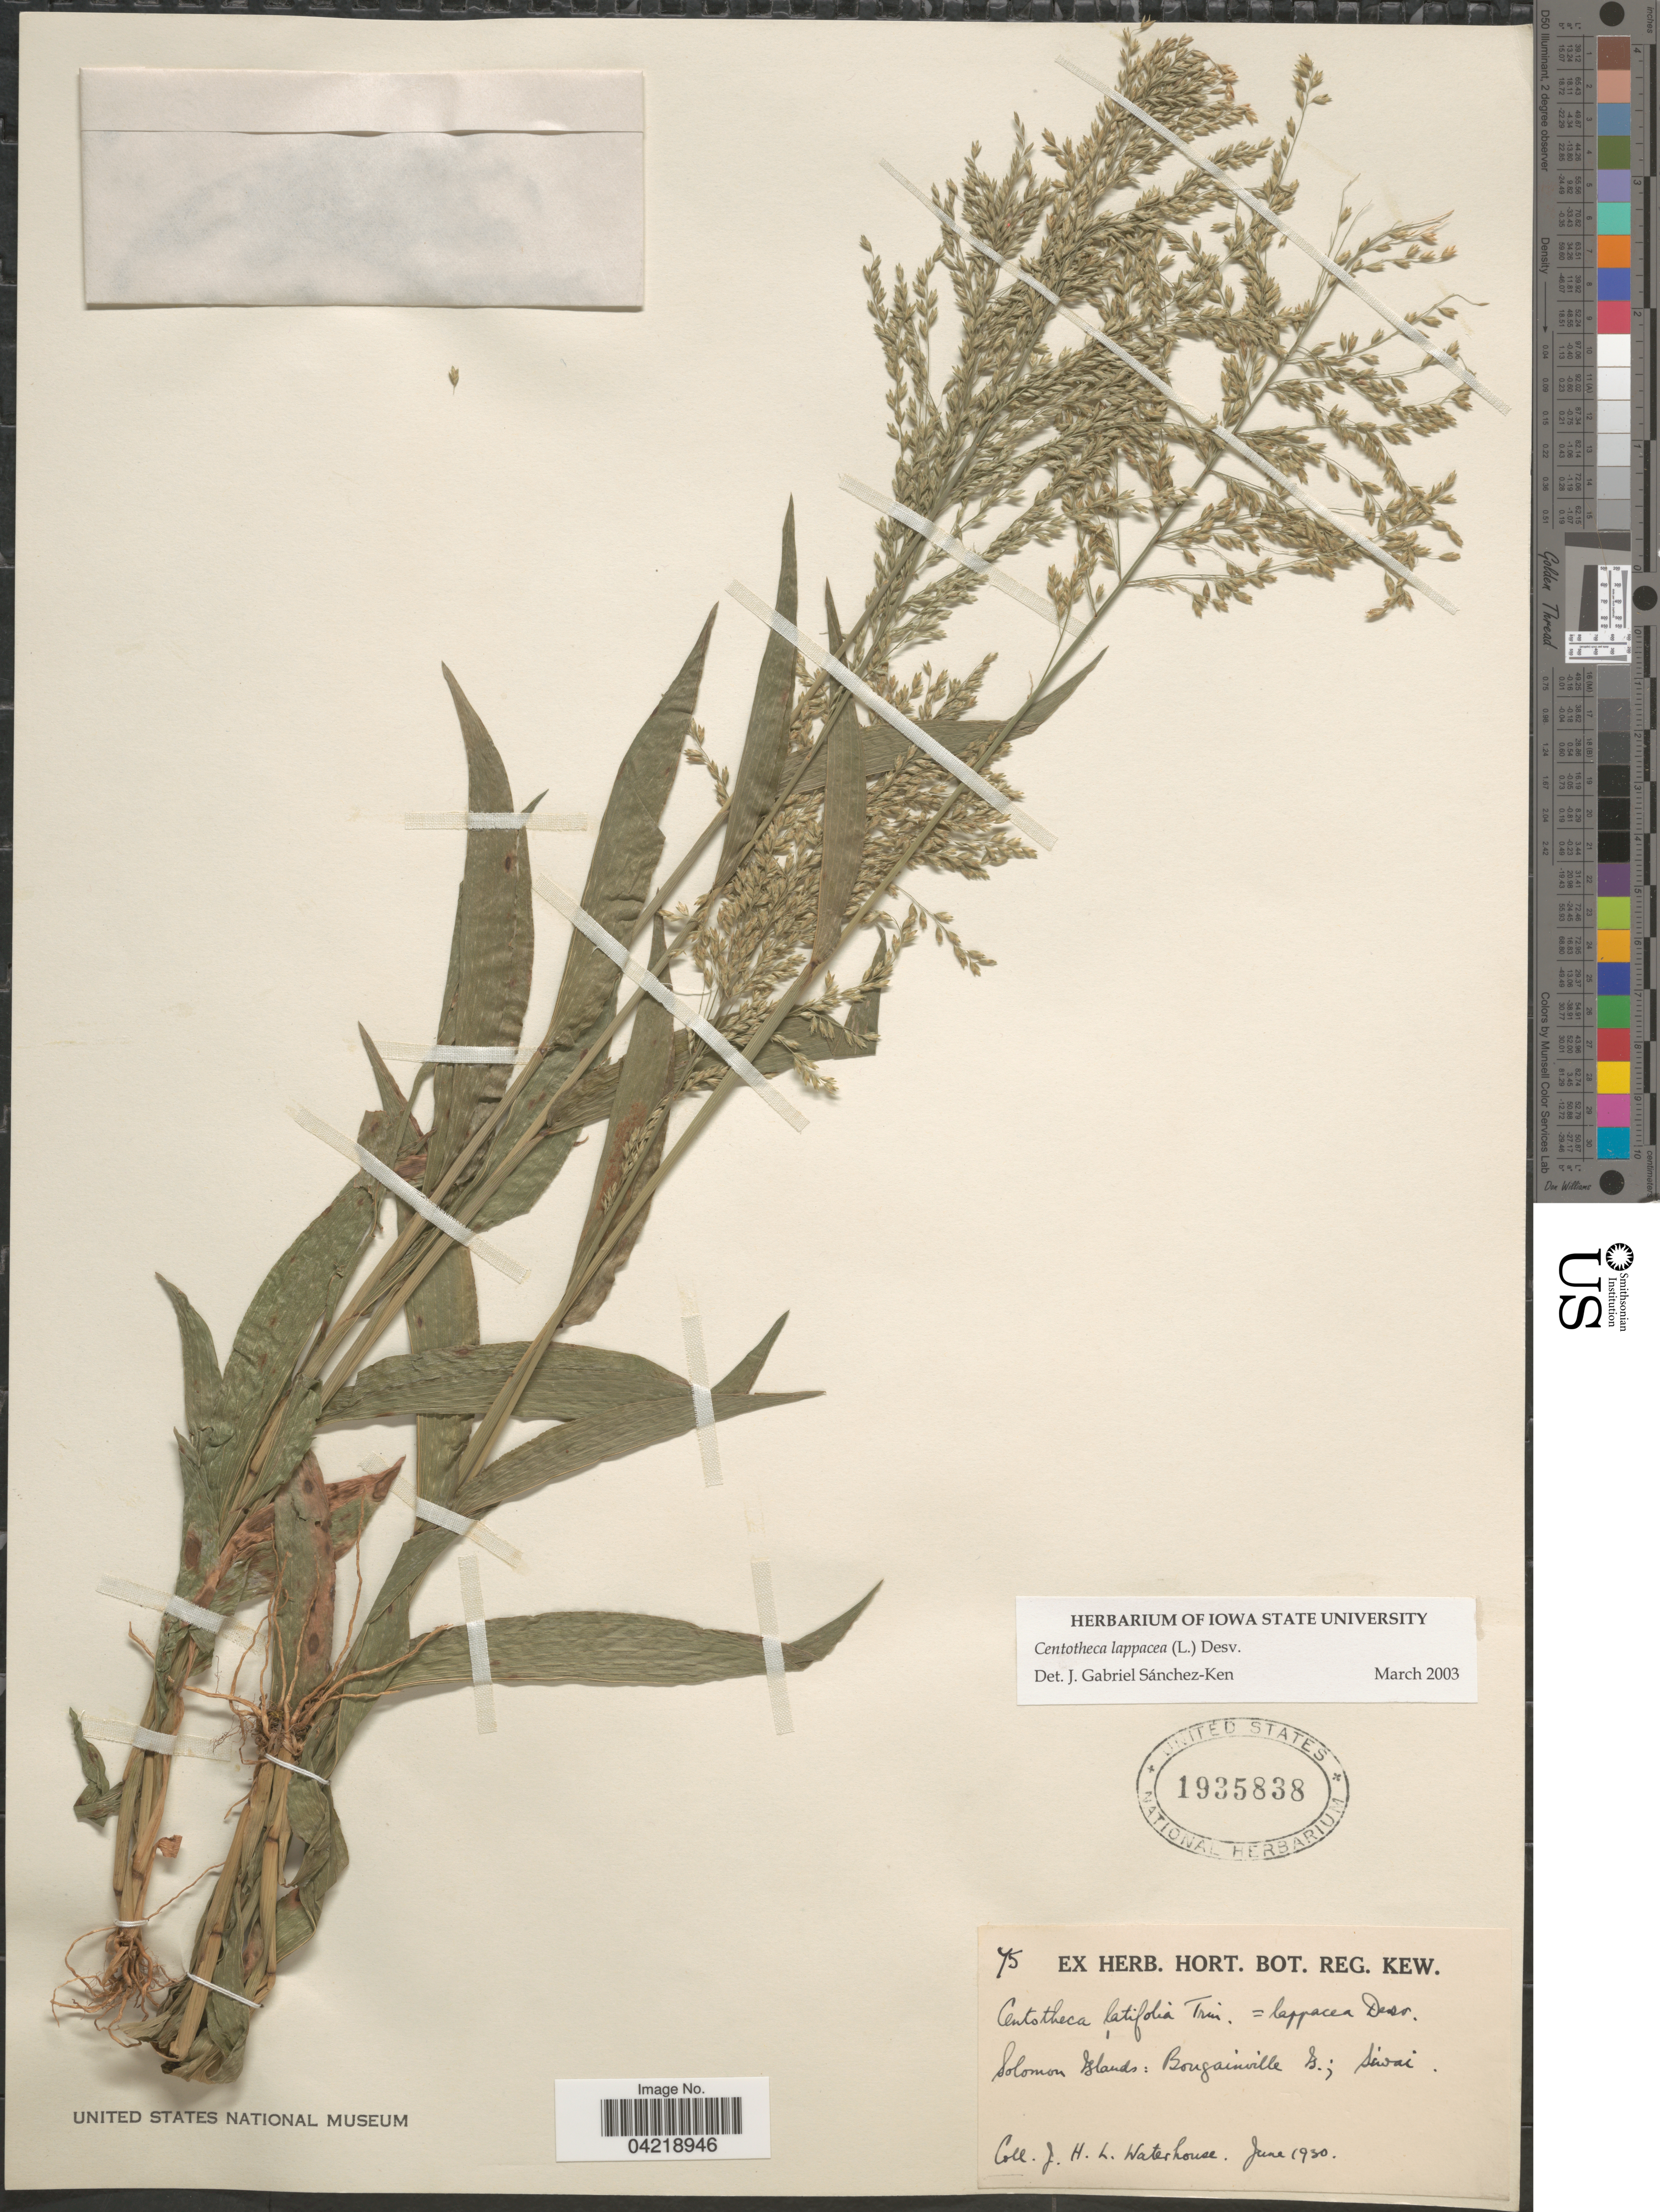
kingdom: Plantae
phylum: Tracheophyta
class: Liliopsida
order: Poales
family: Poaceae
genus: Centotheca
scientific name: Centotheca lappacea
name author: (L.) Desv.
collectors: J. Waterhouse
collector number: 75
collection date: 1930-06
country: Solomon Islands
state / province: Solomon Islands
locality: Bougainville Is.; Sewai [interpreted].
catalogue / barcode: US 1935838